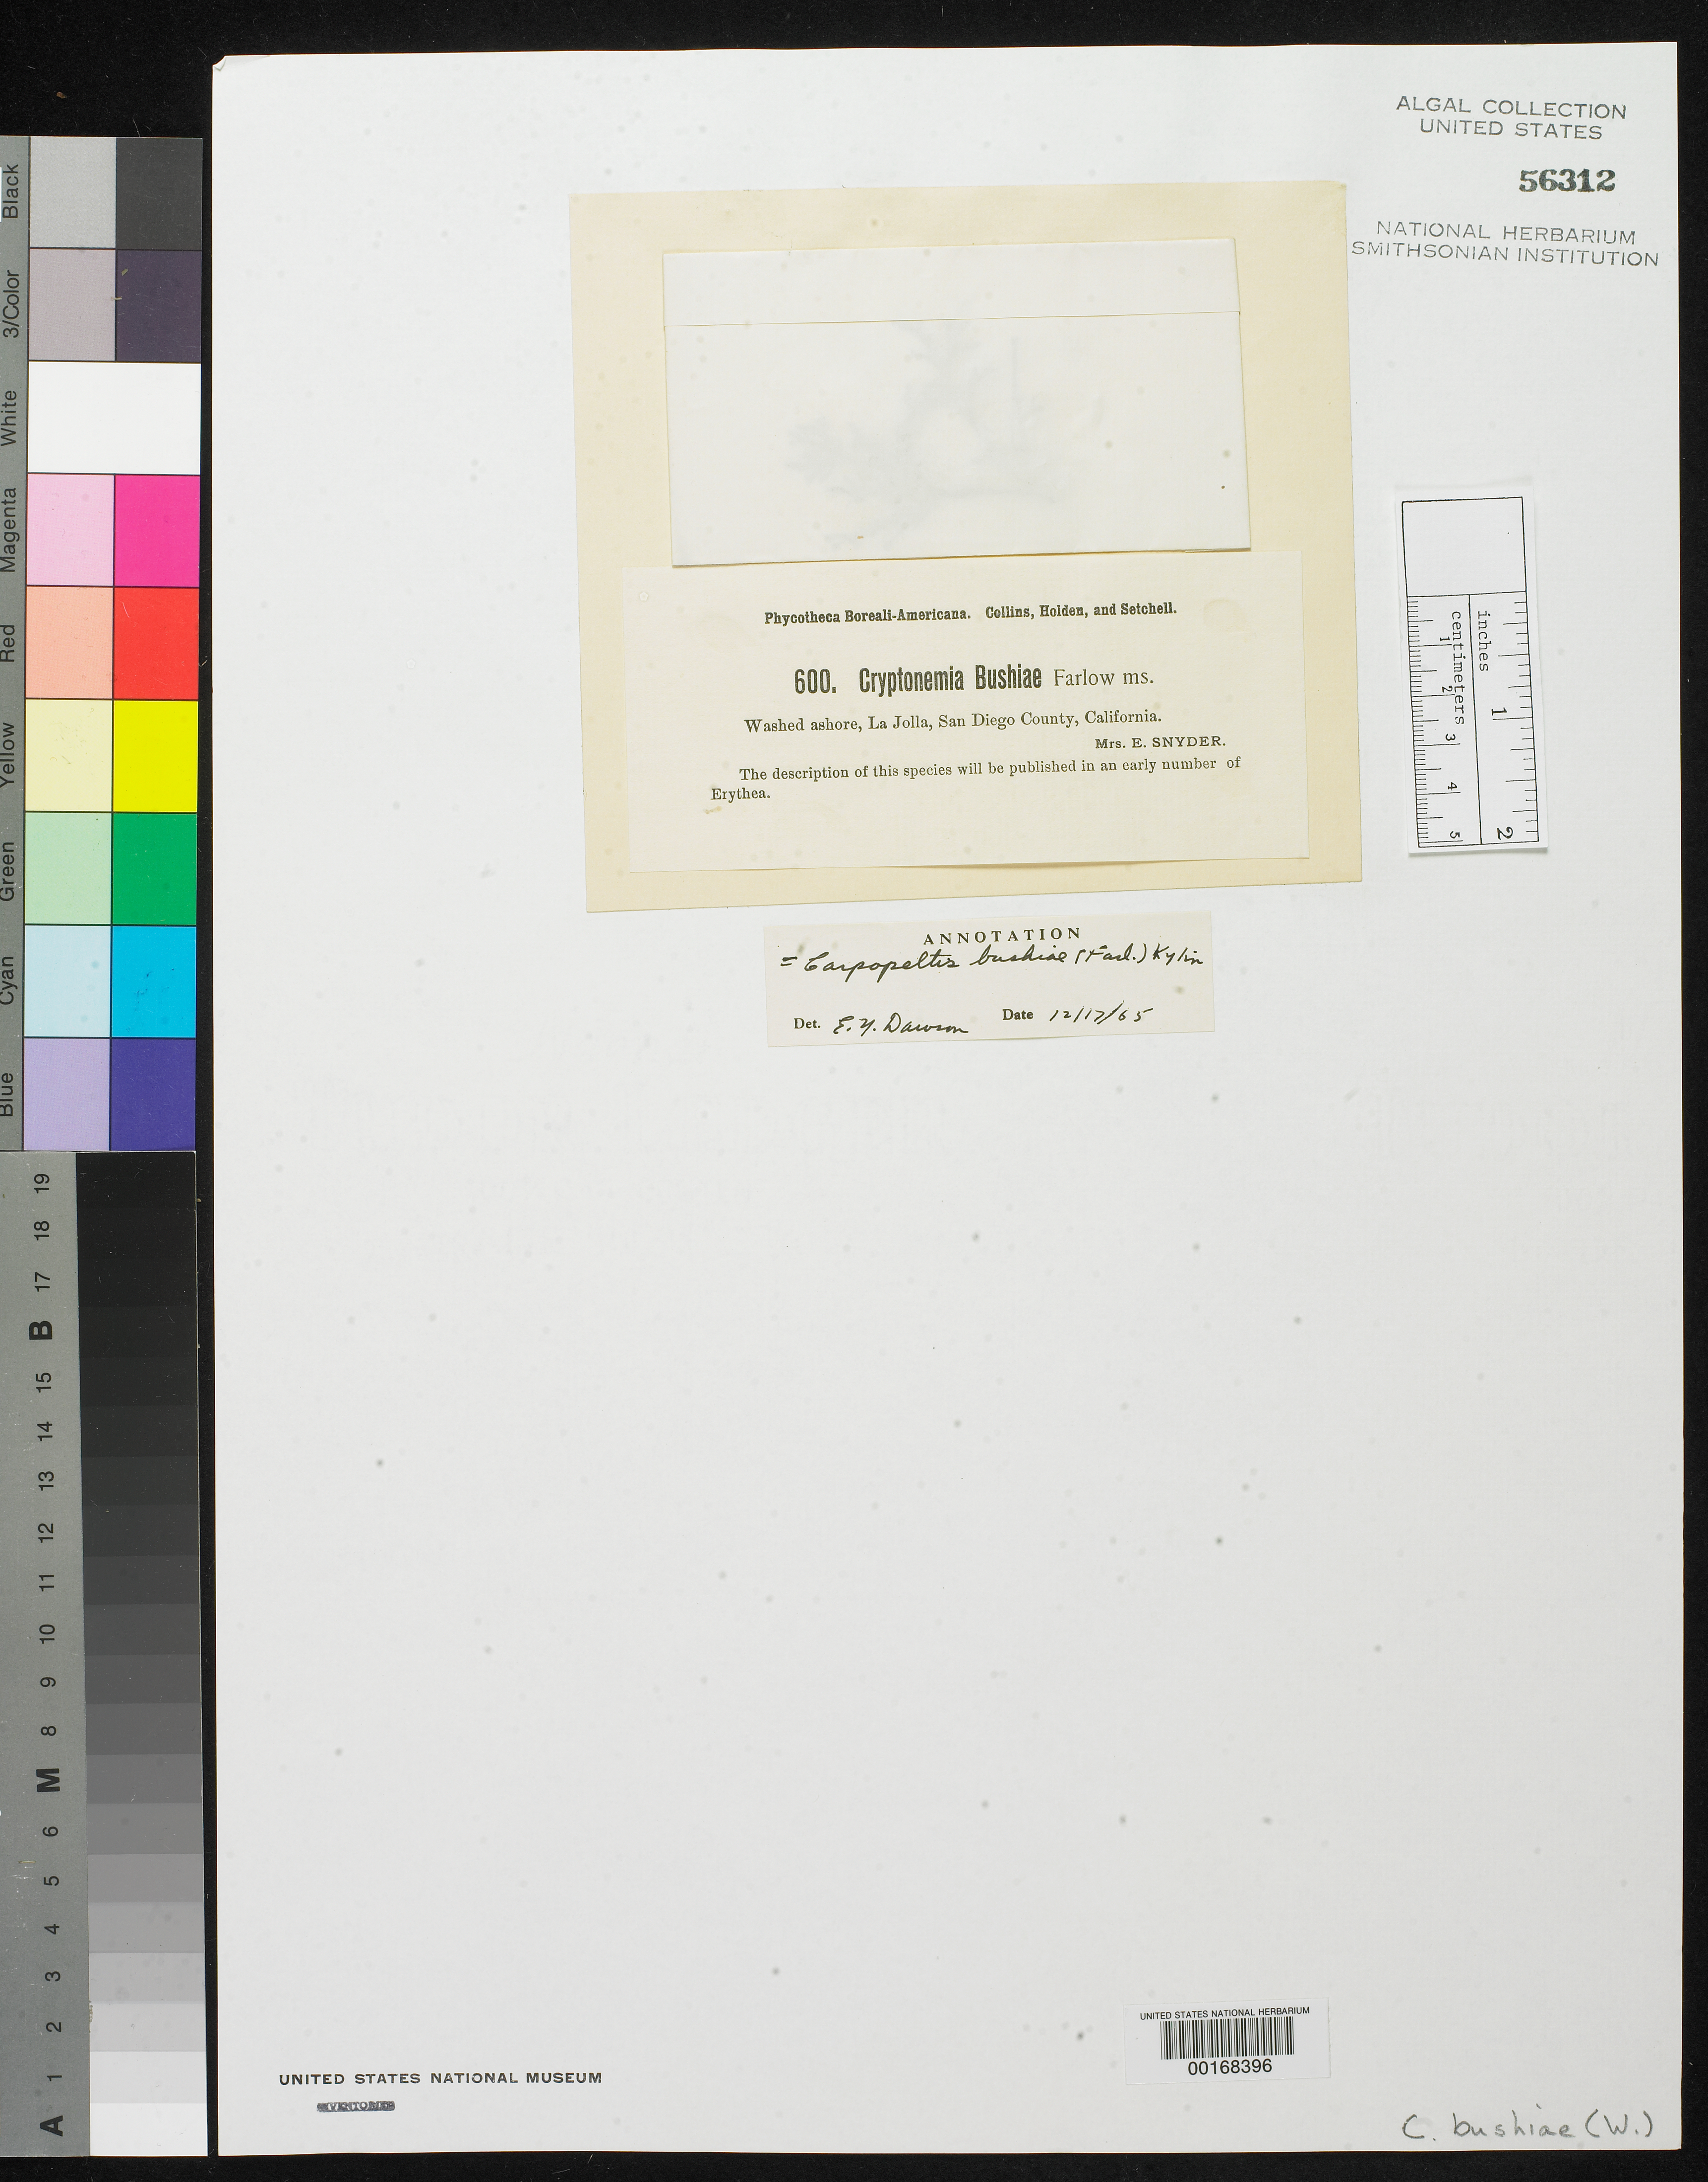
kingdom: Plantae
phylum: Rhodophyta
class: Florideophyceae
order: Halymeniales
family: Halymeniaceae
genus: Cryptonemia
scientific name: Cryptonemia bushiae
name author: Farl. in Collins et al.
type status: Isotype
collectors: M. Snyder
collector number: PB-A 600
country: United States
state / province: California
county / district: San Diego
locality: La Jolla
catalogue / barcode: US 56312